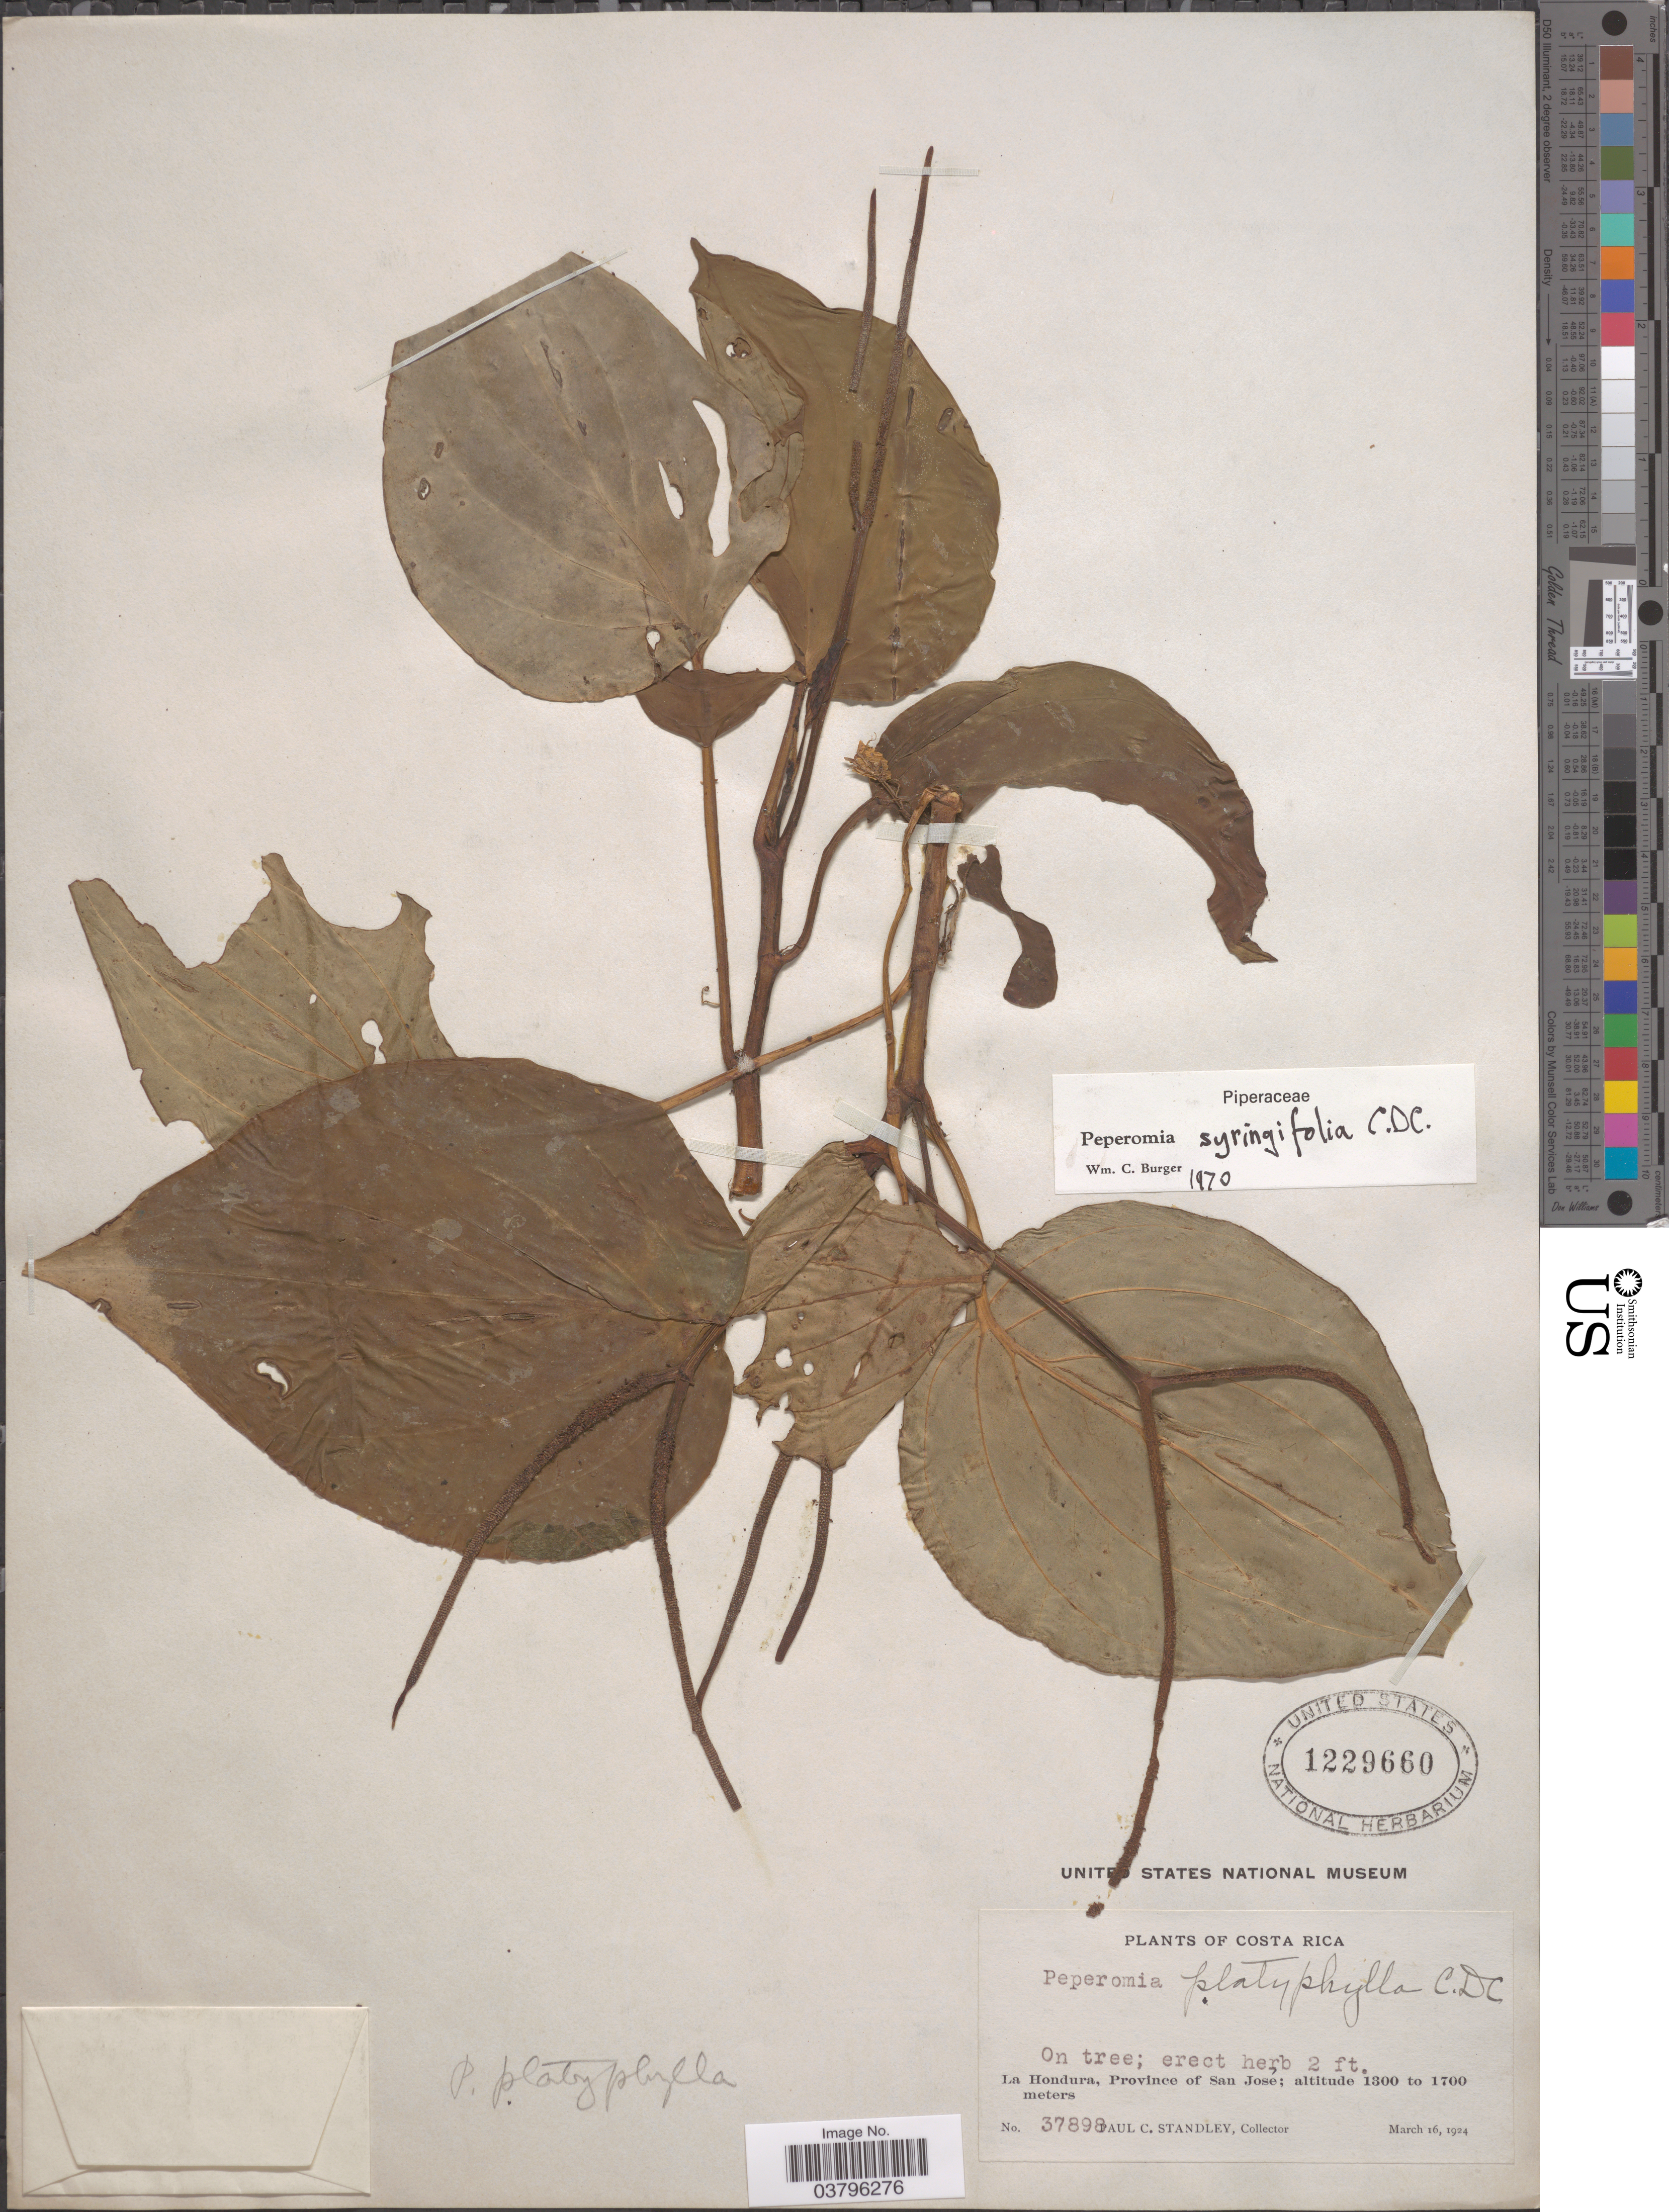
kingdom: Plantae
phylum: Tracheophyta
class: Magnoliopsida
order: Piperales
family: Piperaceae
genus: Peperomia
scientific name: Peperomia syringifolia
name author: C. DC.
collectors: P. C. Standley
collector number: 37898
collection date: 1924-03-16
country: Costa Rica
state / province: San José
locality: La Hondura.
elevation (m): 1300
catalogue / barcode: US 1229660